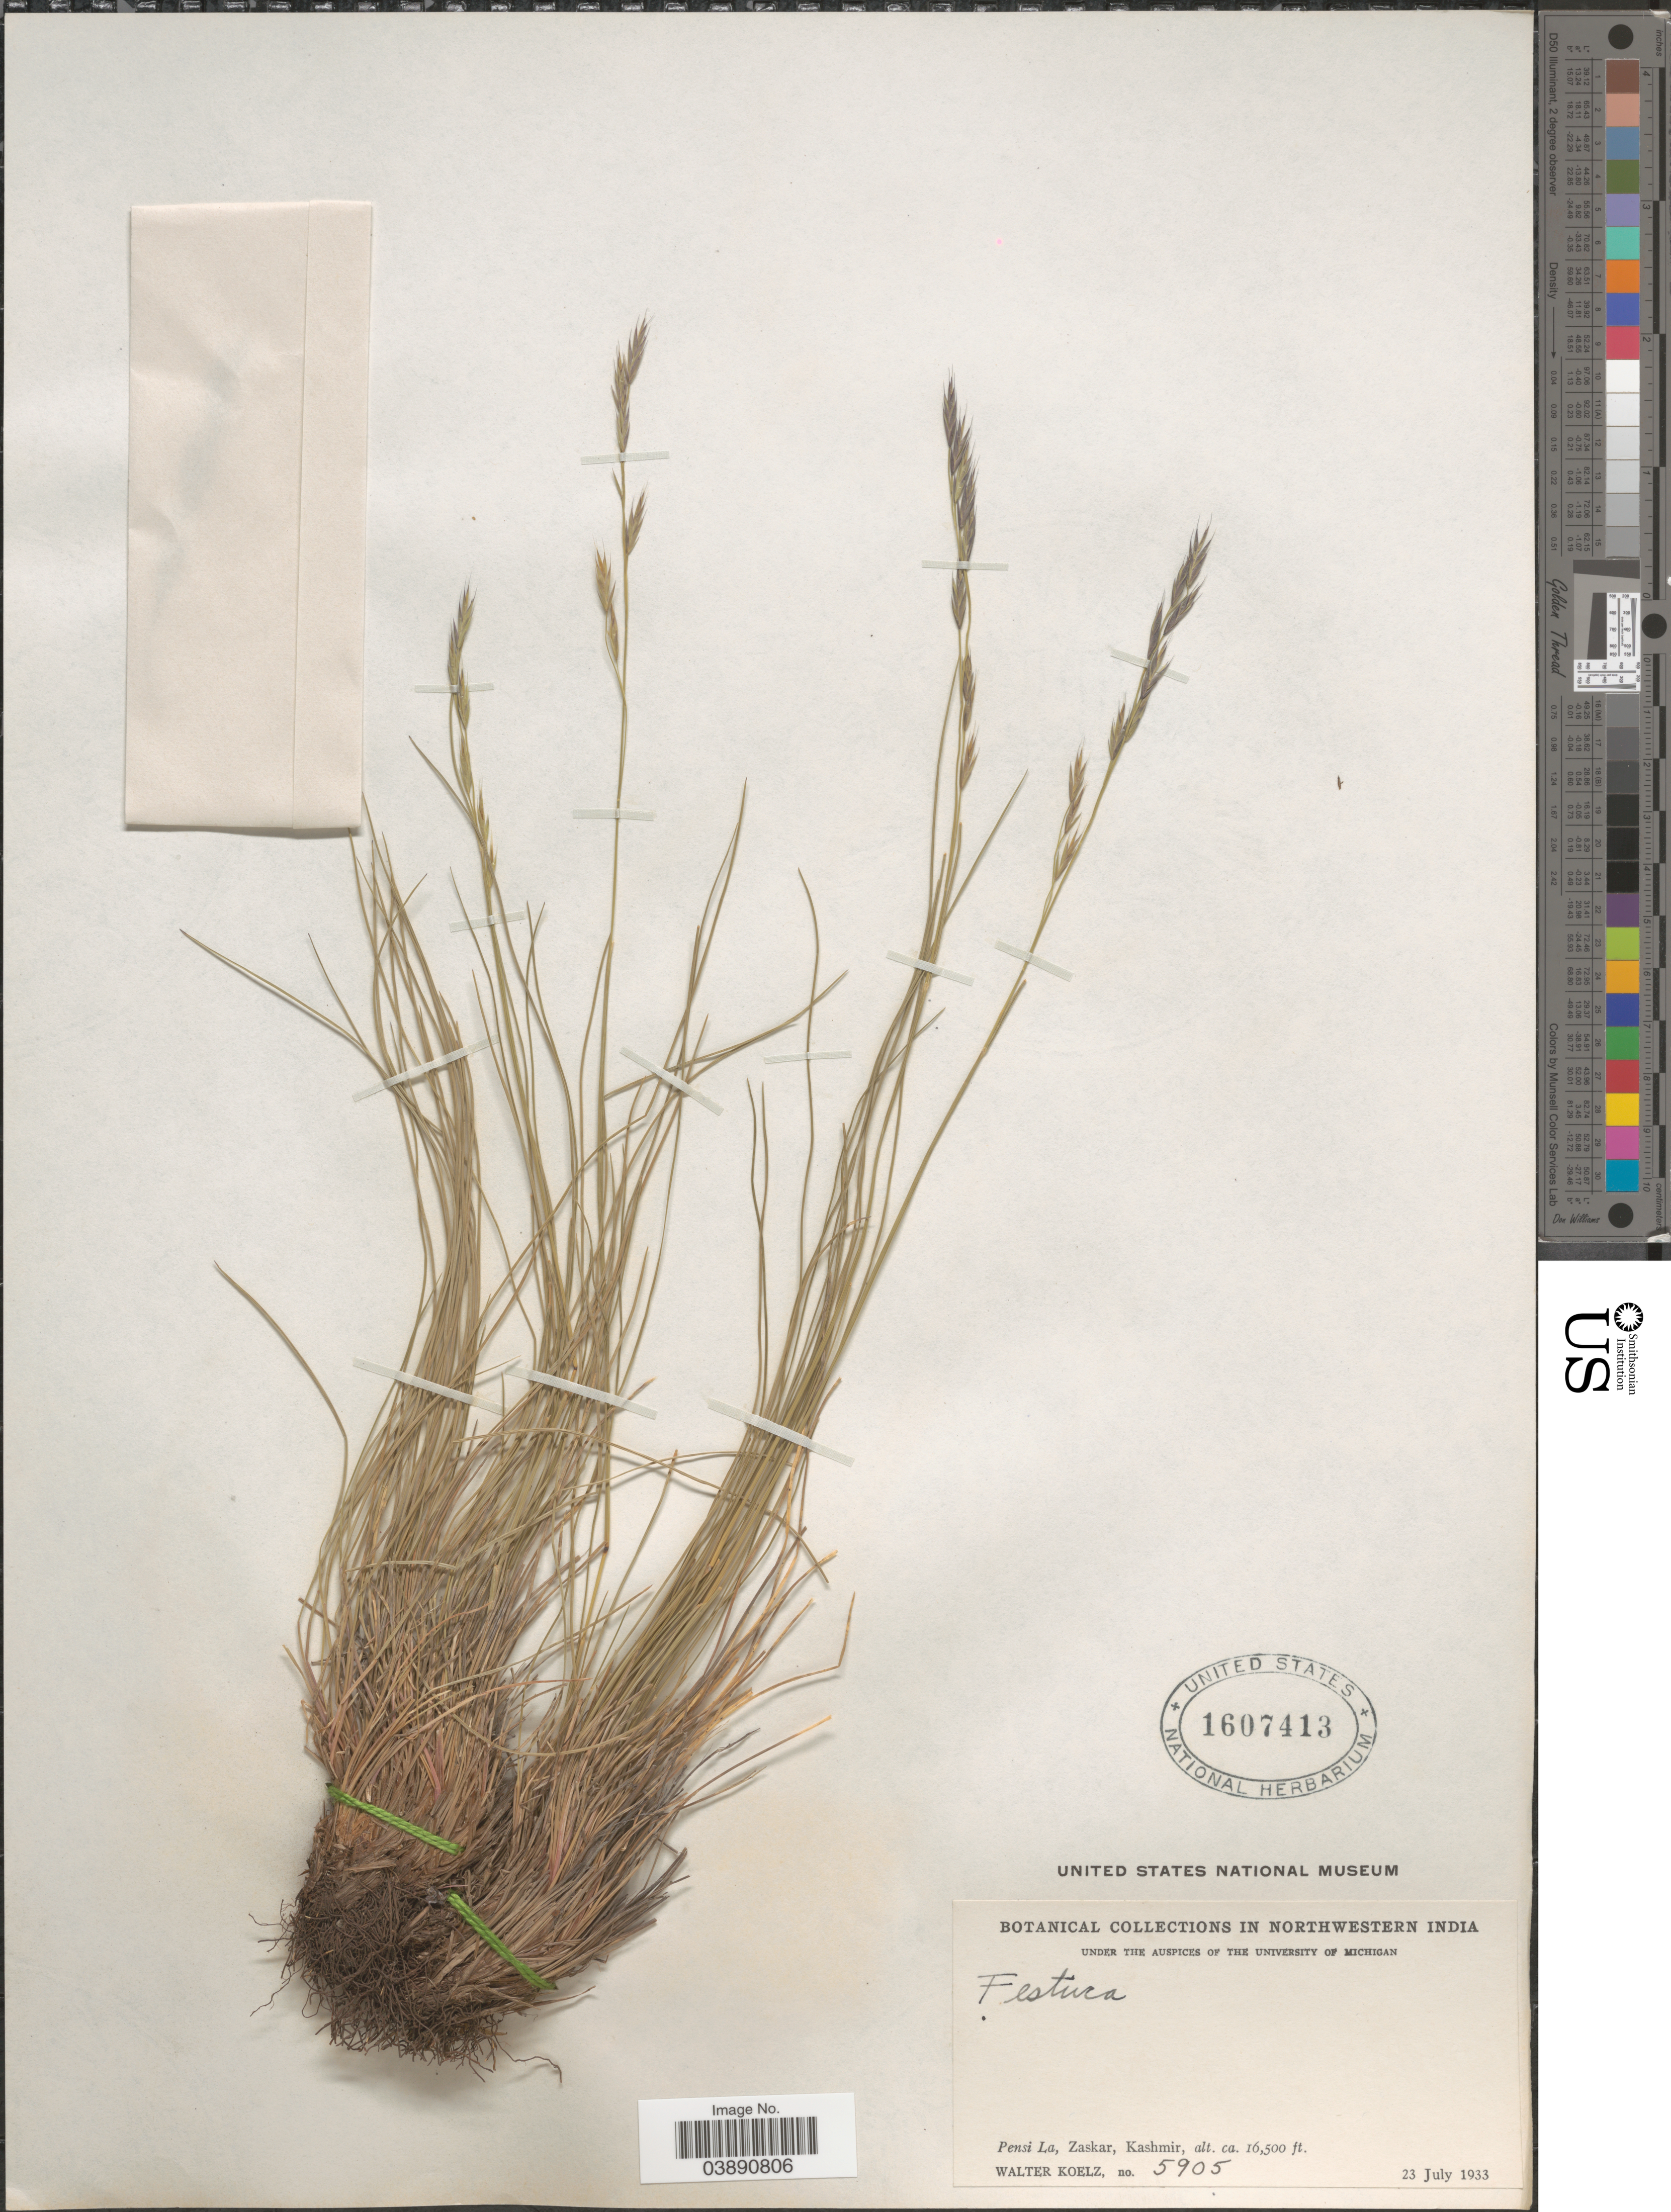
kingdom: Plantae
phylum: Tracheophyta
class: Liliopsida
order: Poales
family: Poaceae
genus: Festuca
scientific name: Festuca cumminsii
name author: Stapf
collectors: W. N. Koelz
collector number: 5905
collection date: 1933-07-23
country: India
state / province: Jammu and Kashmir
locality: Northwestern India. Pensi La. Zaskar, Kashmir.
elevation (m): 5029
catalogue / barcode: US 1607413